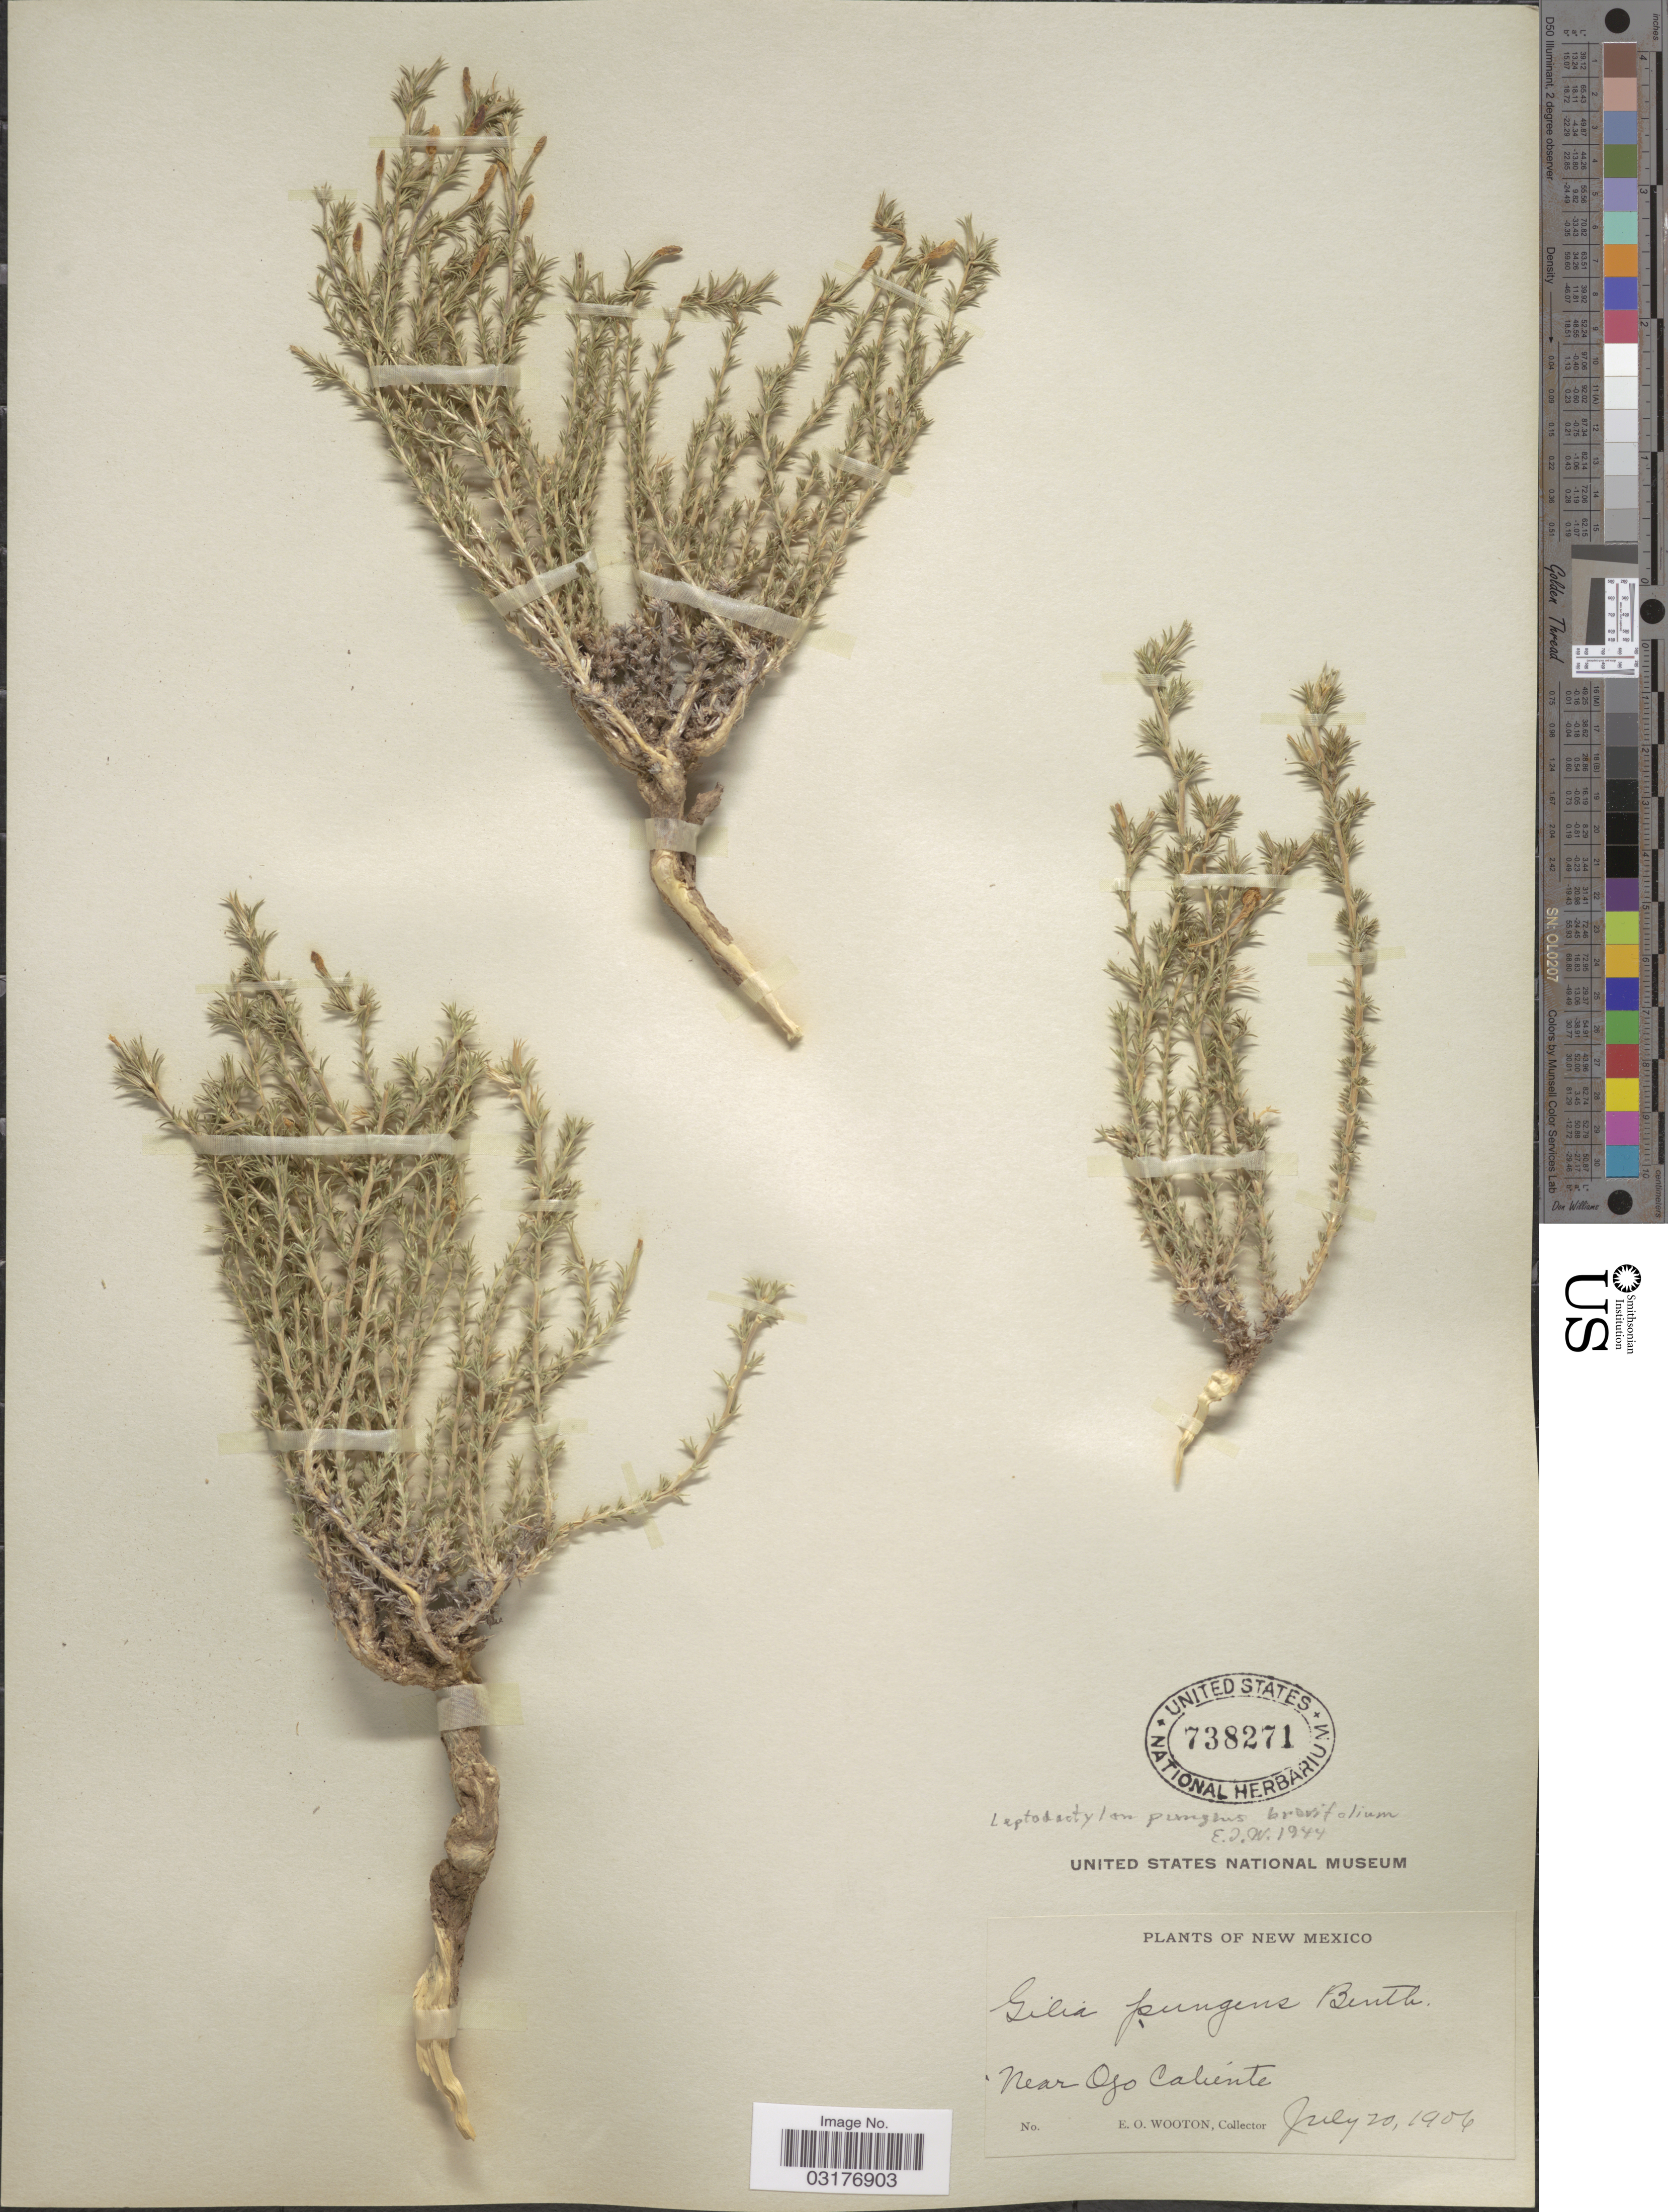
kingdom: Plantae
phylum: Tracheophyta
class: Magnoliopsida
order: Ericales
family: Polemoniaceae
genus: Linanthus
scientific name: Linanthus pungens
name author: (Torr.) J.M. Porter & L.A. Johnson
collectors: E. O. Wooton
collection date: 1906-07-20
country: United States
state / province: New Mexico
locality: Near Ojo Caliente.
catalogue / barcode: US 738271